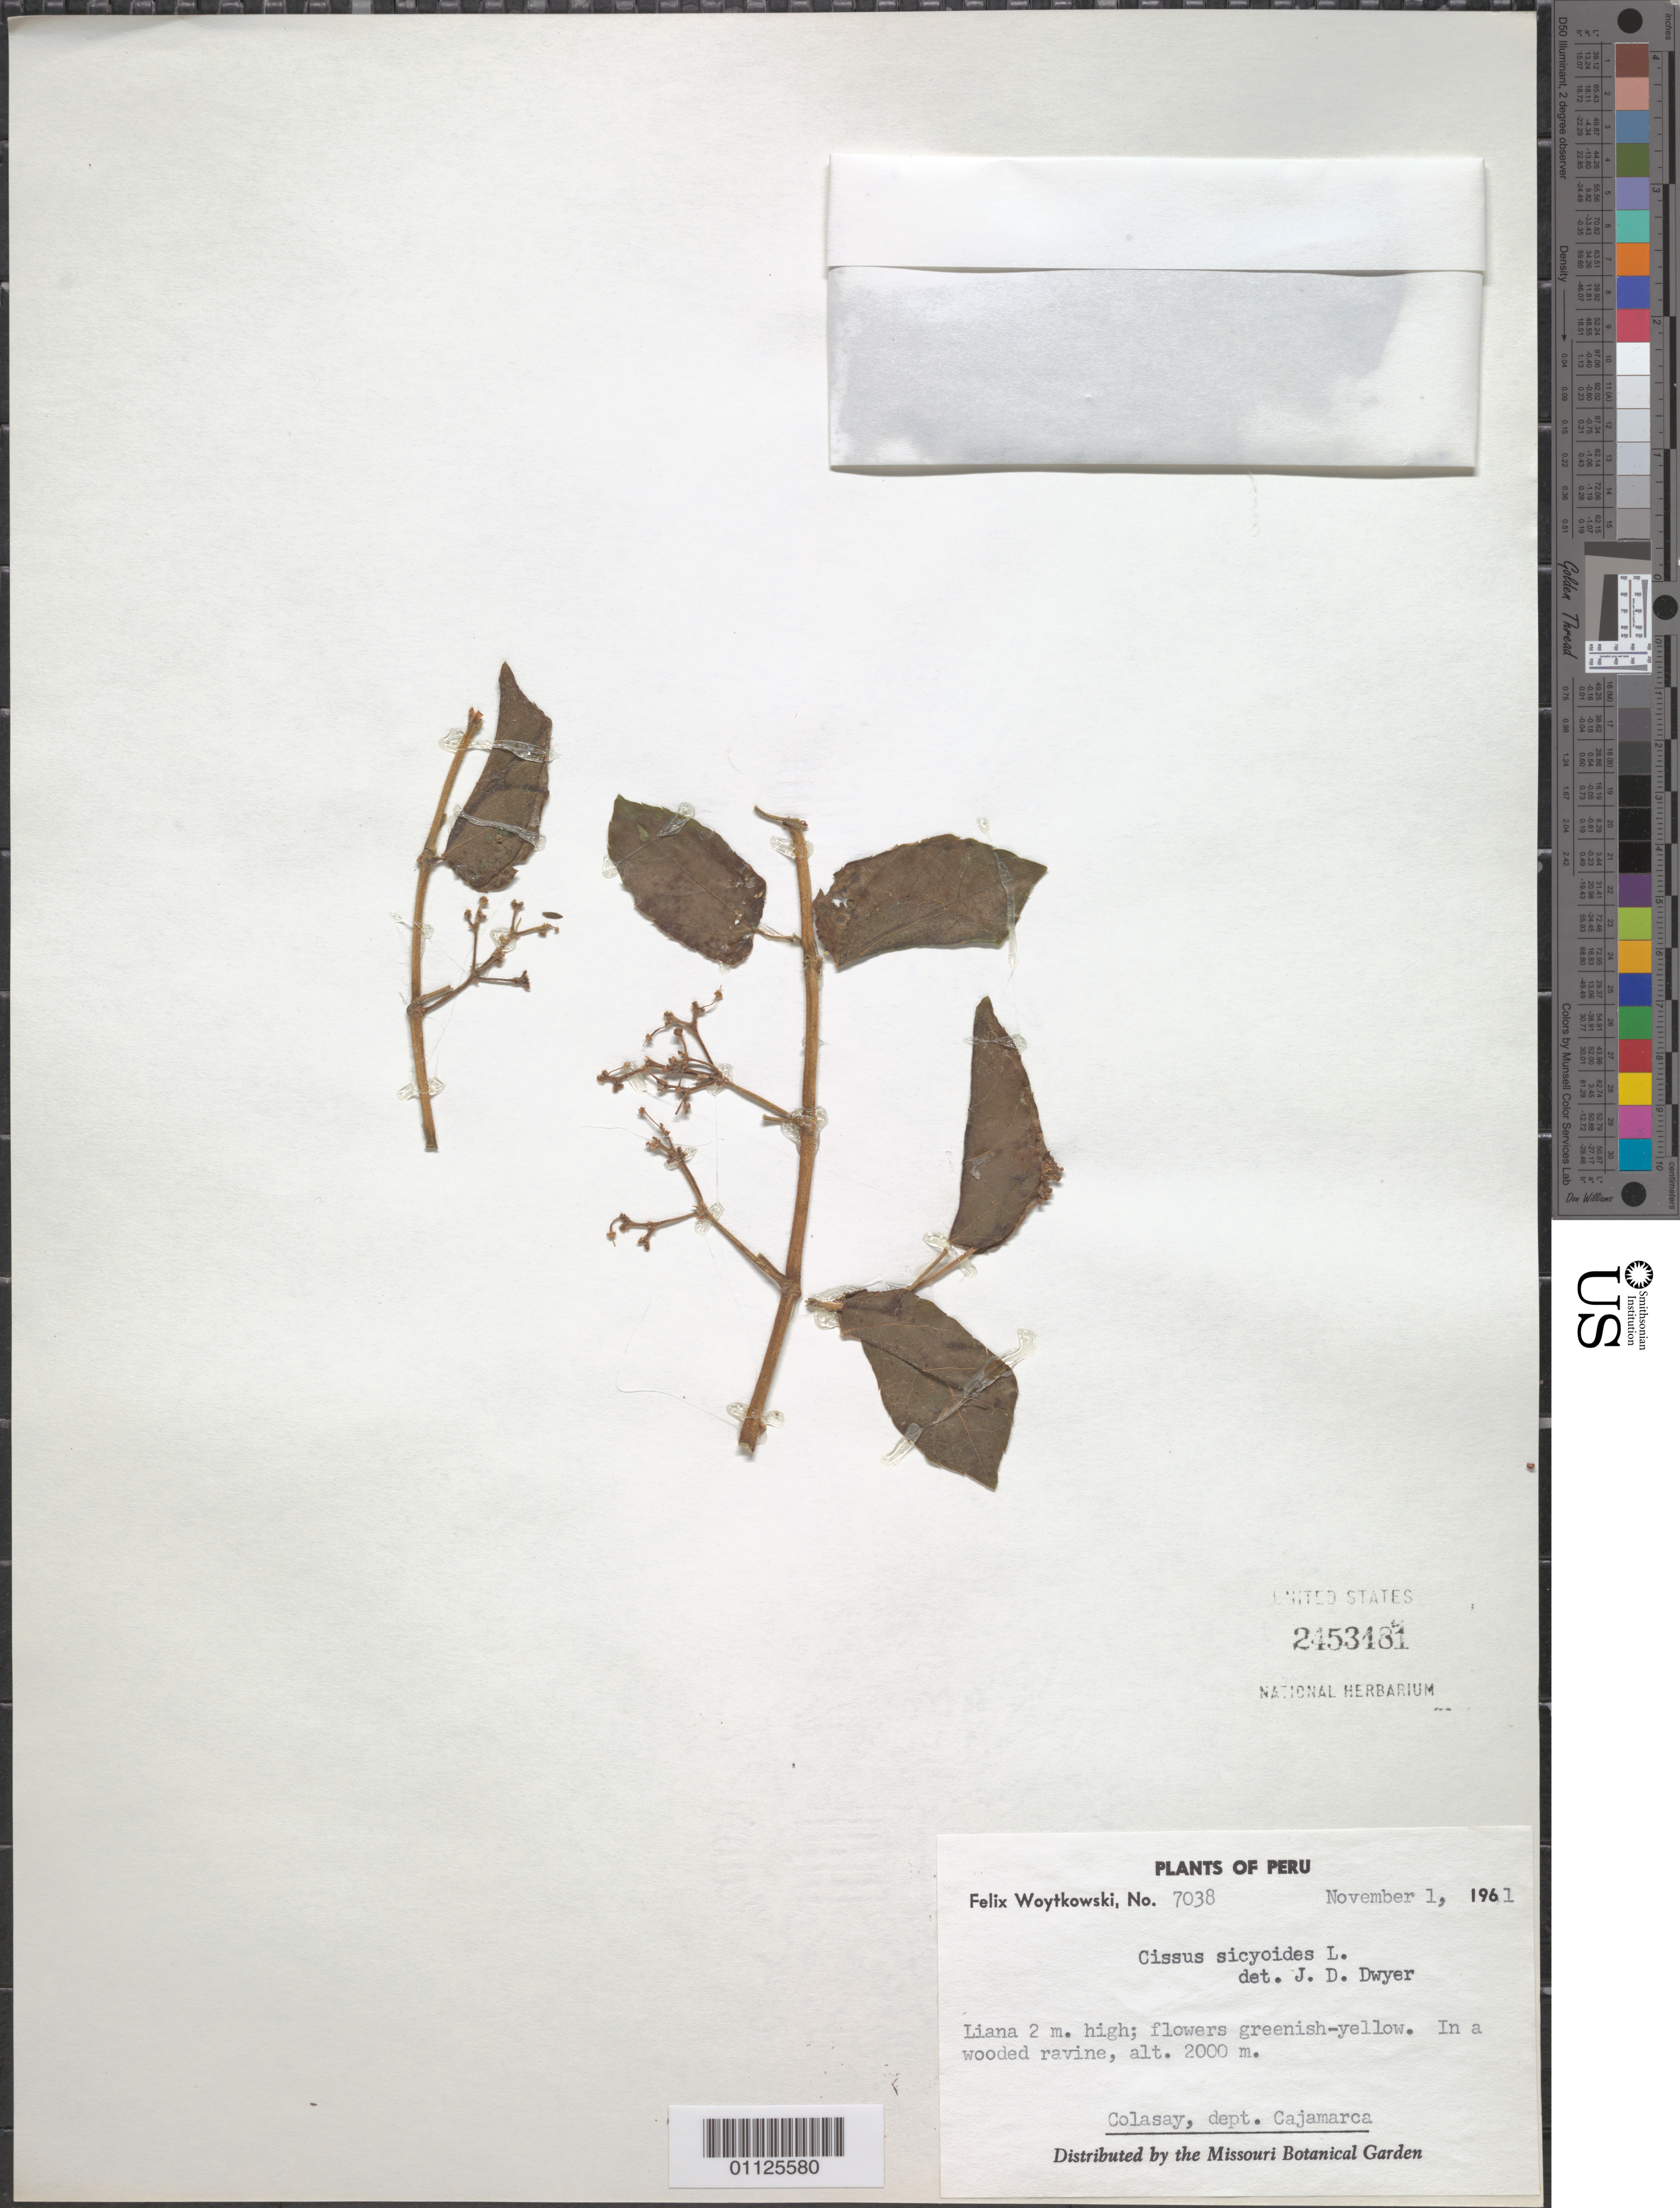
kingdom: Plantae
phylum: Tracheophyta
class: Magnoliopsida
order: Vitales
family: Vitaceae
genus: Cissus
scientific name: Cissus verticillata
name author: (L.) Nicolson & C.E. Jarvis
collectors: F. Woytkowski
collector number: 7038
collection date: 1961-11-01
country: Peru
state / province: Cajamarca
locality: Colasay.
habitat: In a wooded ravine. Liana.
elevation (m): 2000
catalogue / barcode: US 2453481